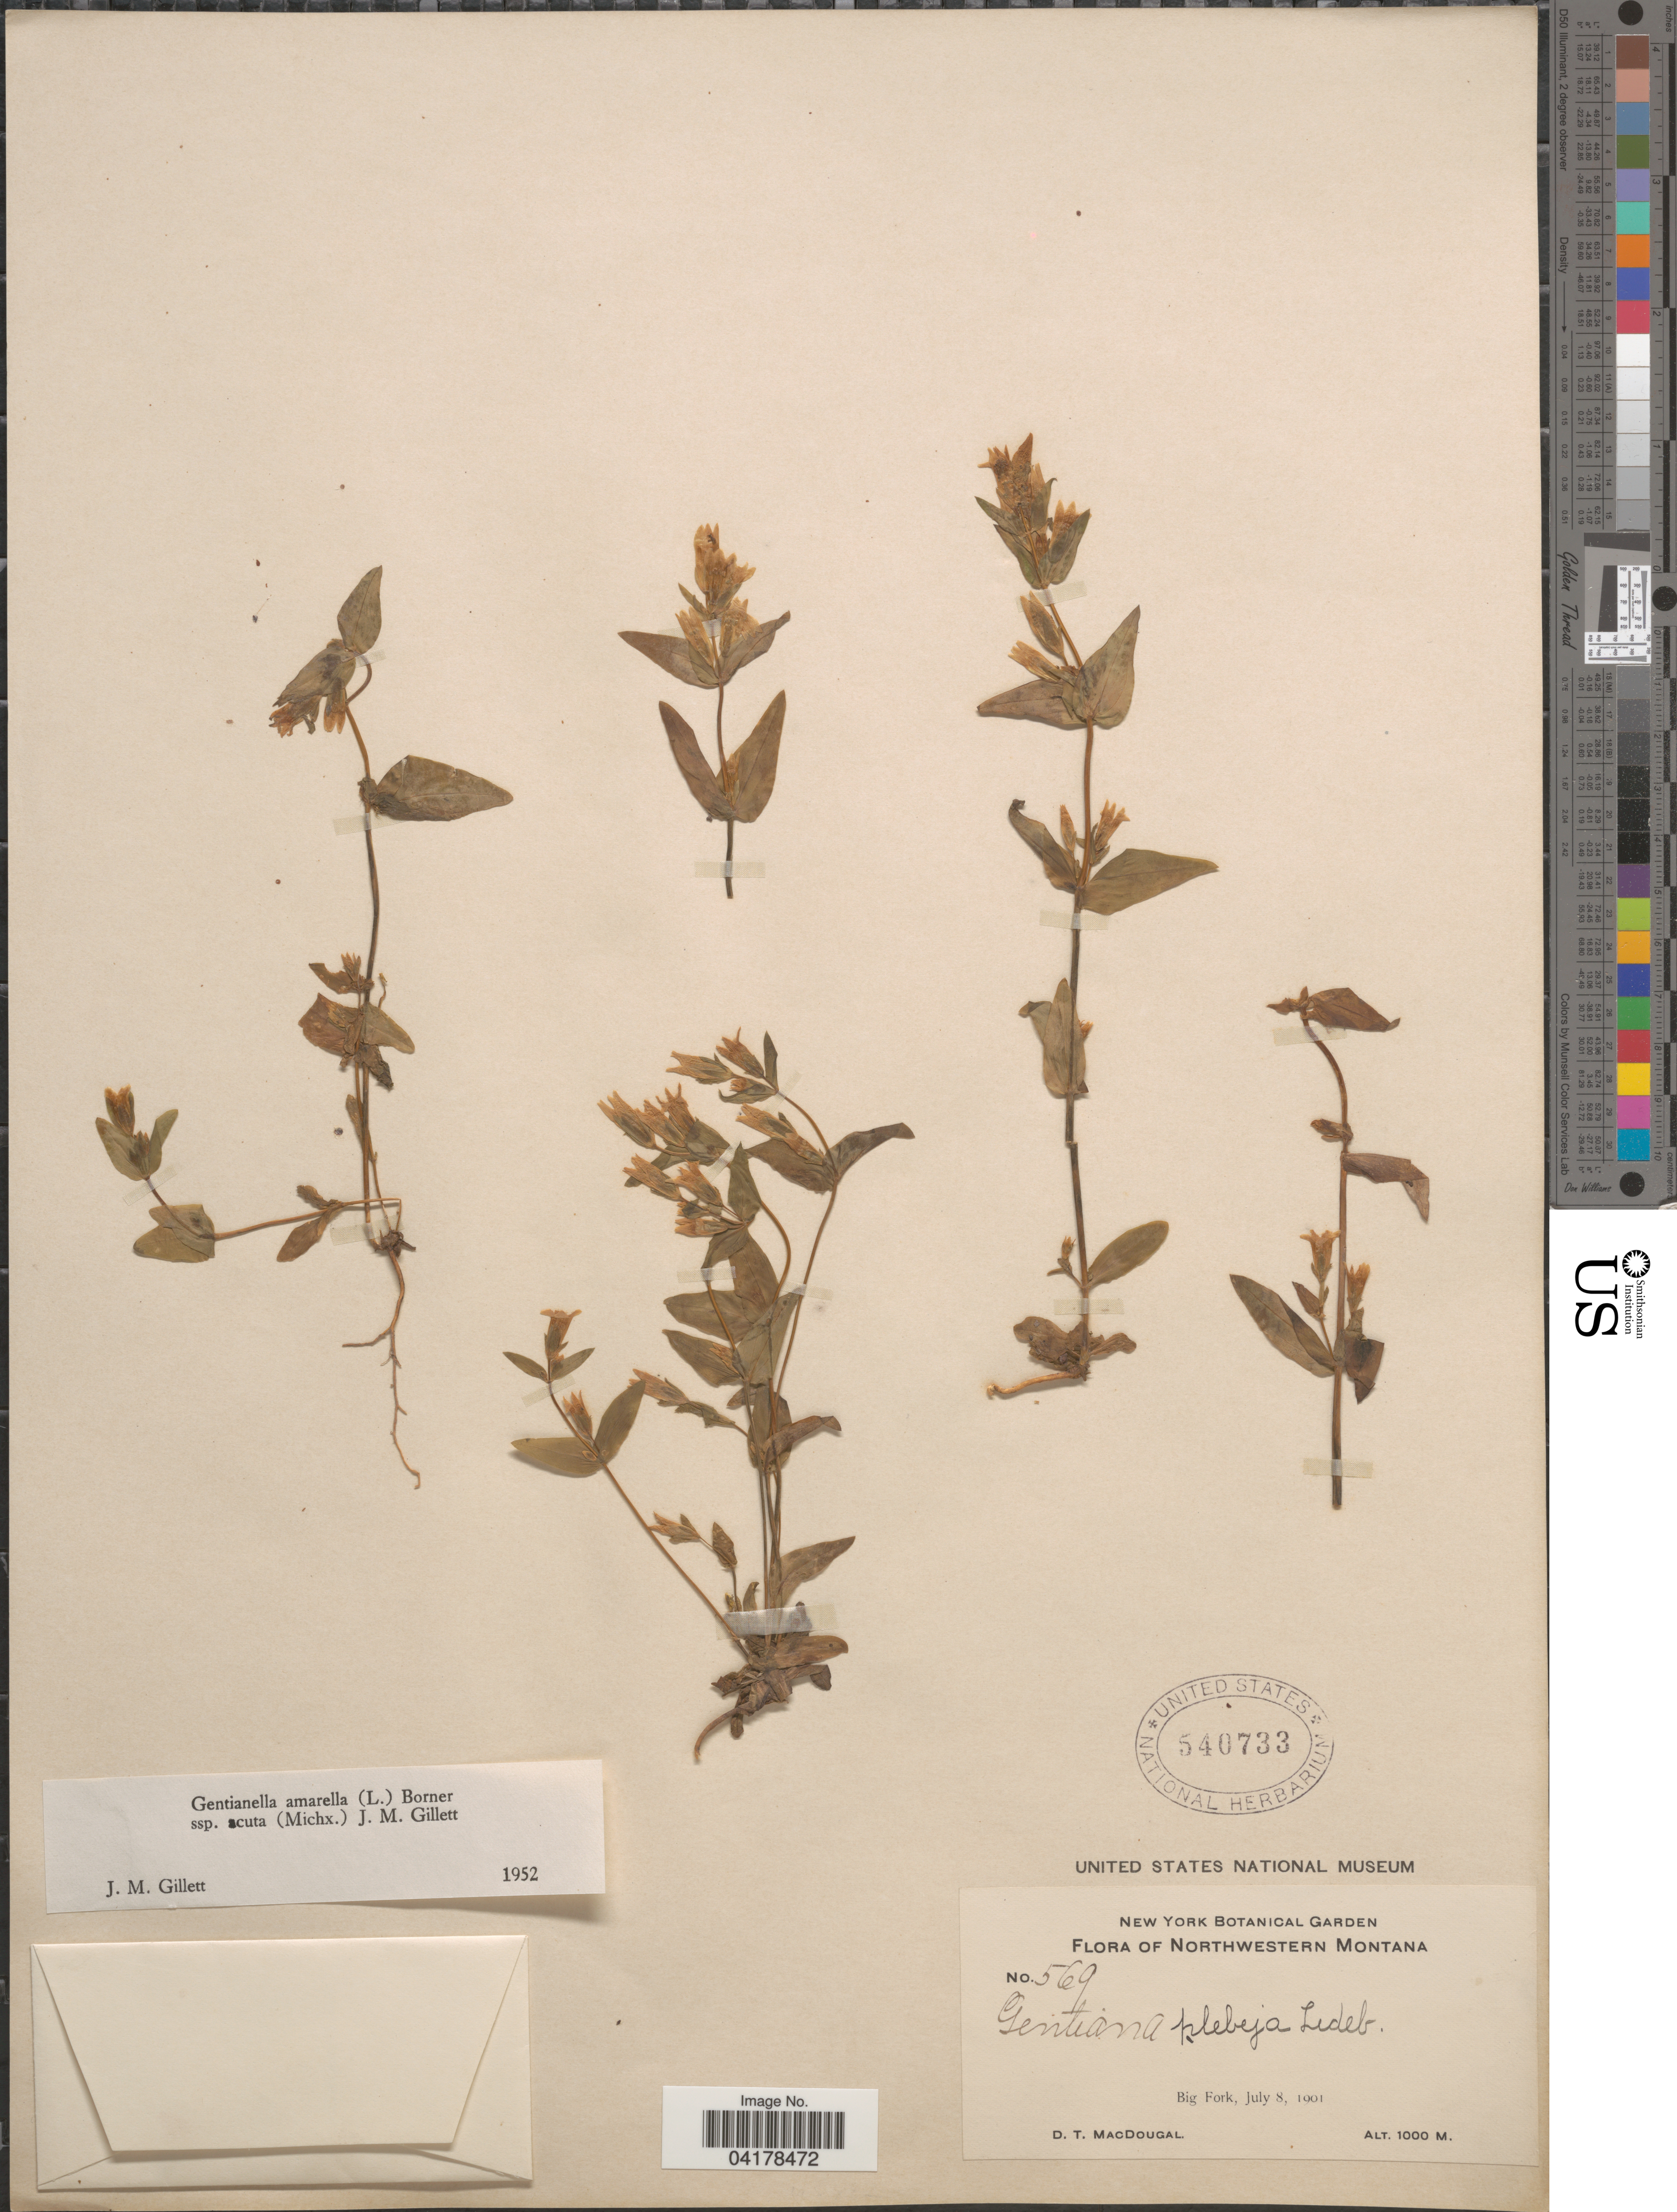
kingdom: Plantae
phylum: Tracheophyta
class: Magnoliopsida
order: Gentianales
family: Gentianaceae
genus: Gentianella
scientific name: Gentianella amarella subsp. acuta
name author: (Michx.) J.M. Gillett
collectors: D. T. MacDougal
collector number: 569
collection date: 1901-07-08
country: United States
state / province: Montana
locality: Northwestern Montana. Big Fork.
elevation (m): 1000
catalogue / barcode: US 540733